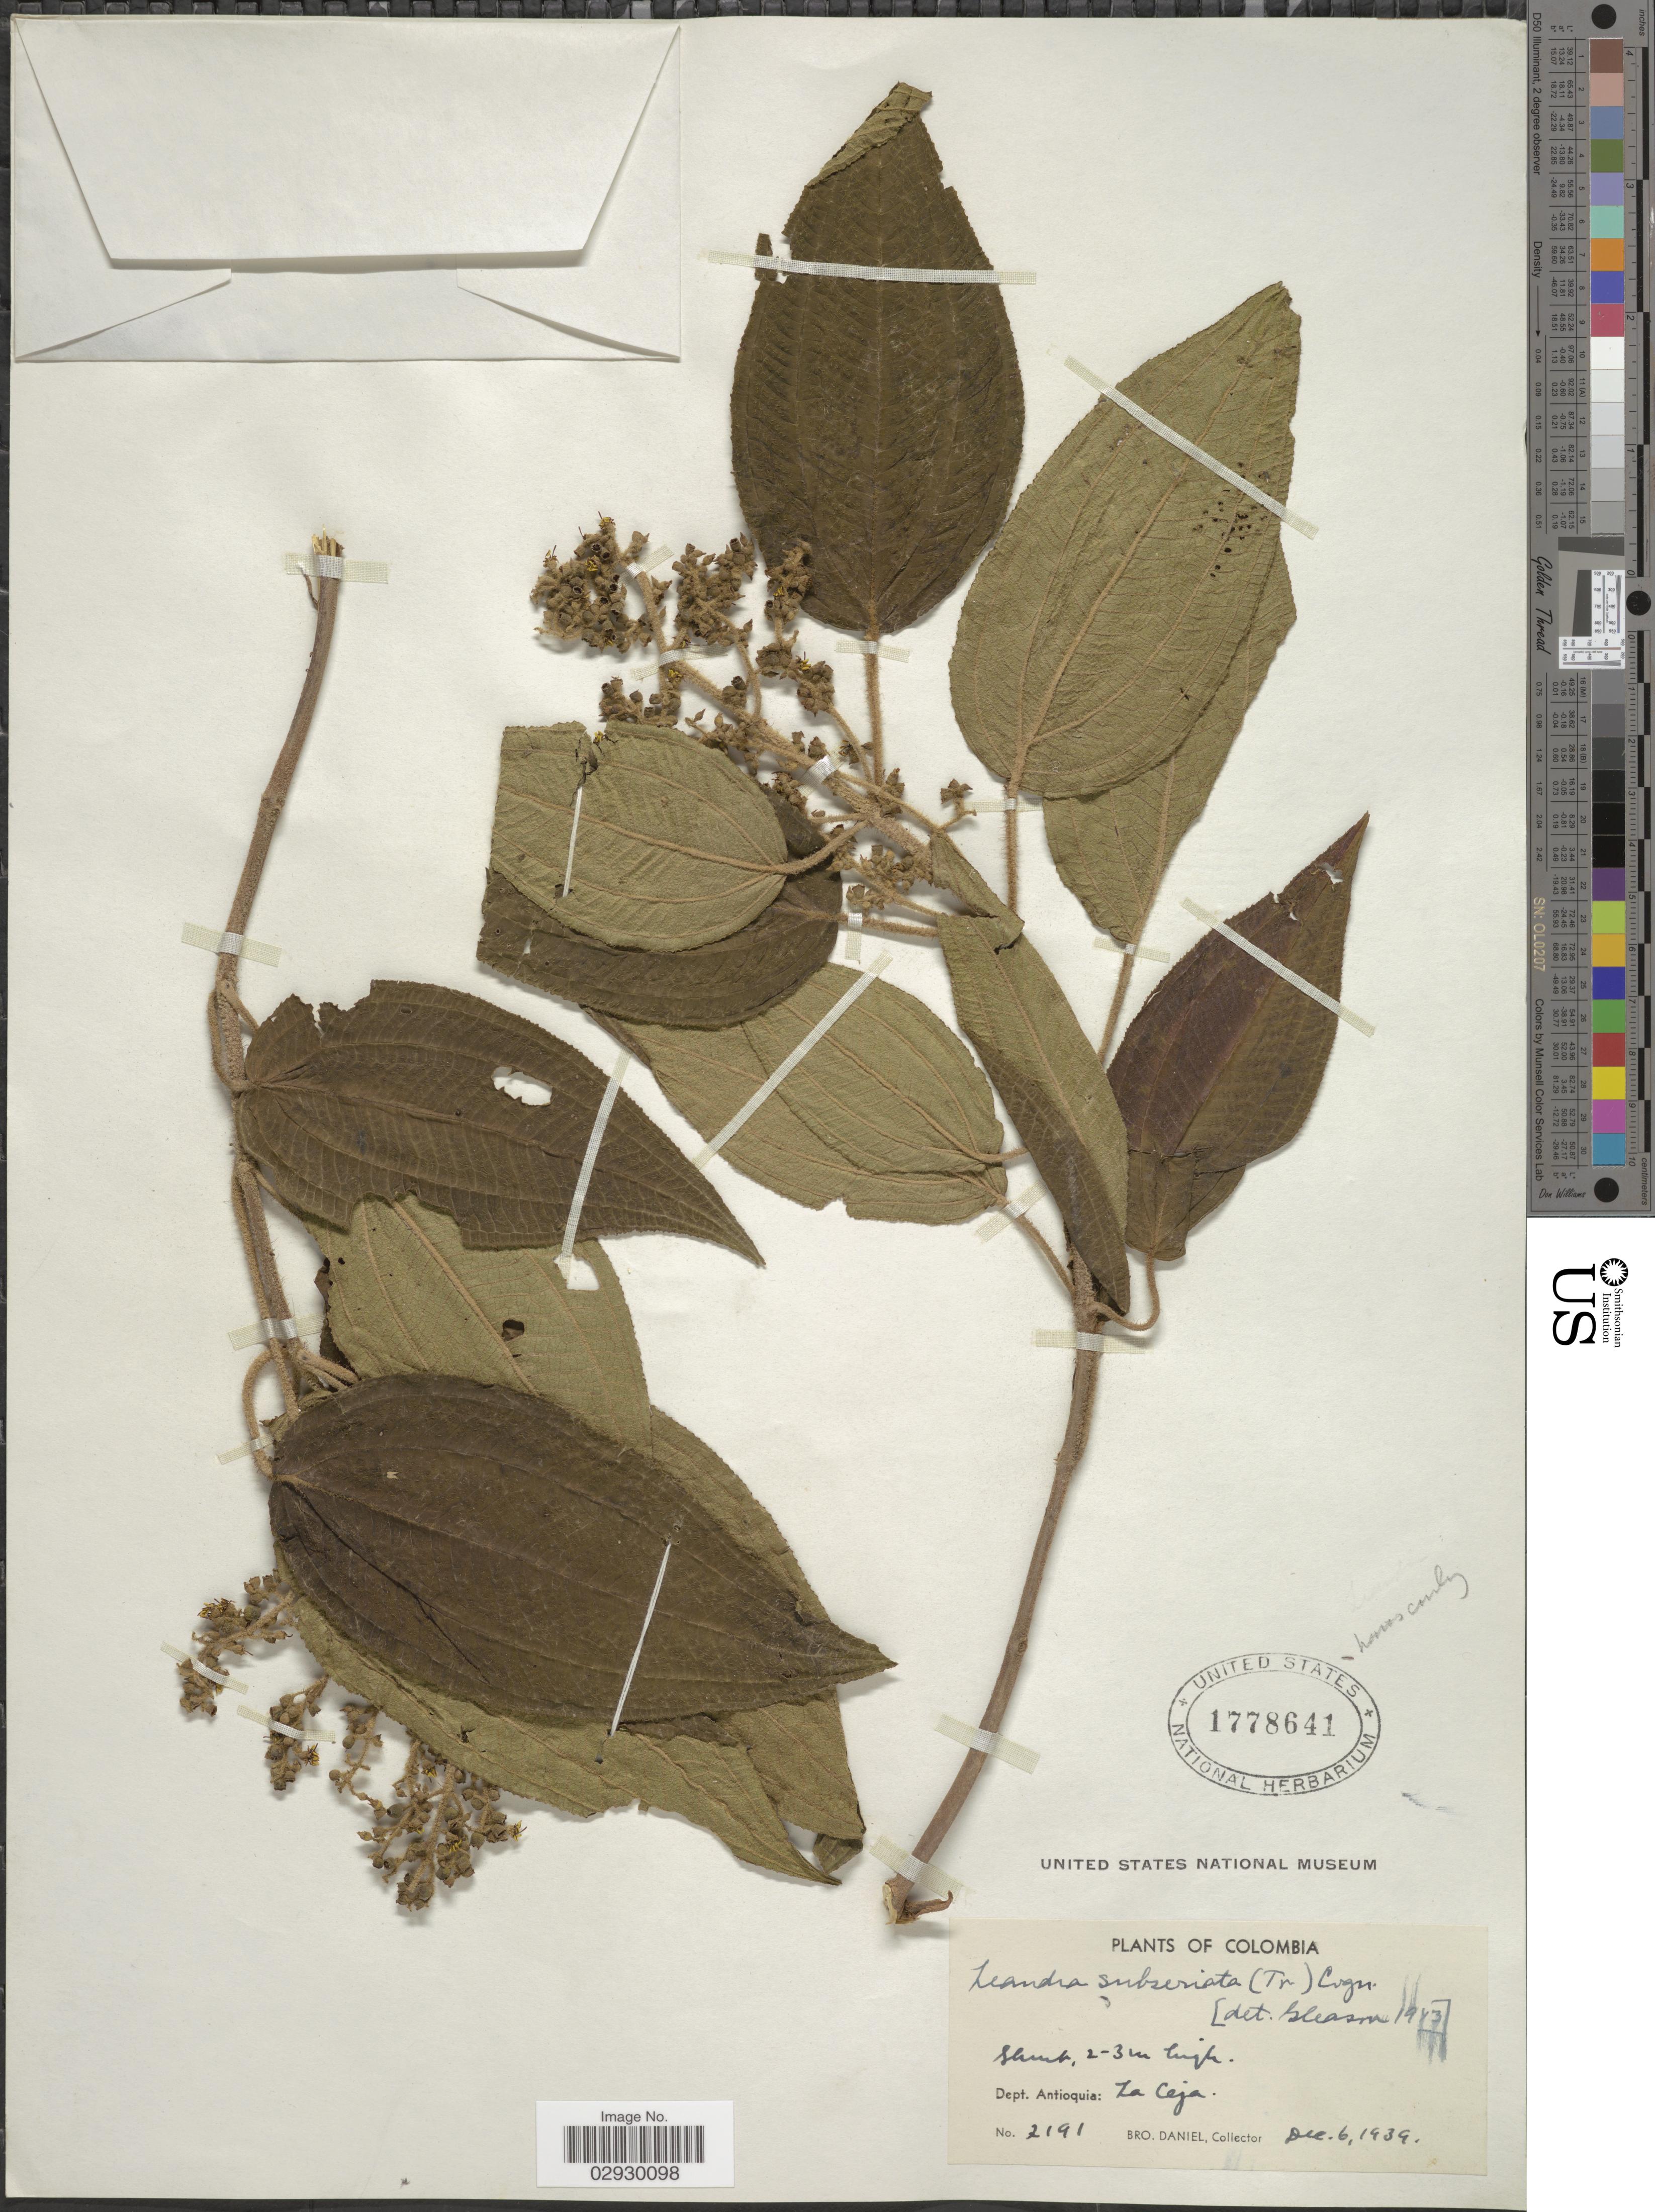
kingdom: Plantae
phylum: Tracheophyta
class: Magnoliopsida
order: Myrtales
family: Melastomataceae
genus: Leandra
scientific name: Leandra subseriata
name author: (Naudin) Cogn.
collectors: Bro. Daniel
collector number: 2191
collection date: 1939-12-06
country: Colombia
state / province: Antioquia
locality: Dept. Antioquia: La Ceja.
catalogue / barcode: US 1778641